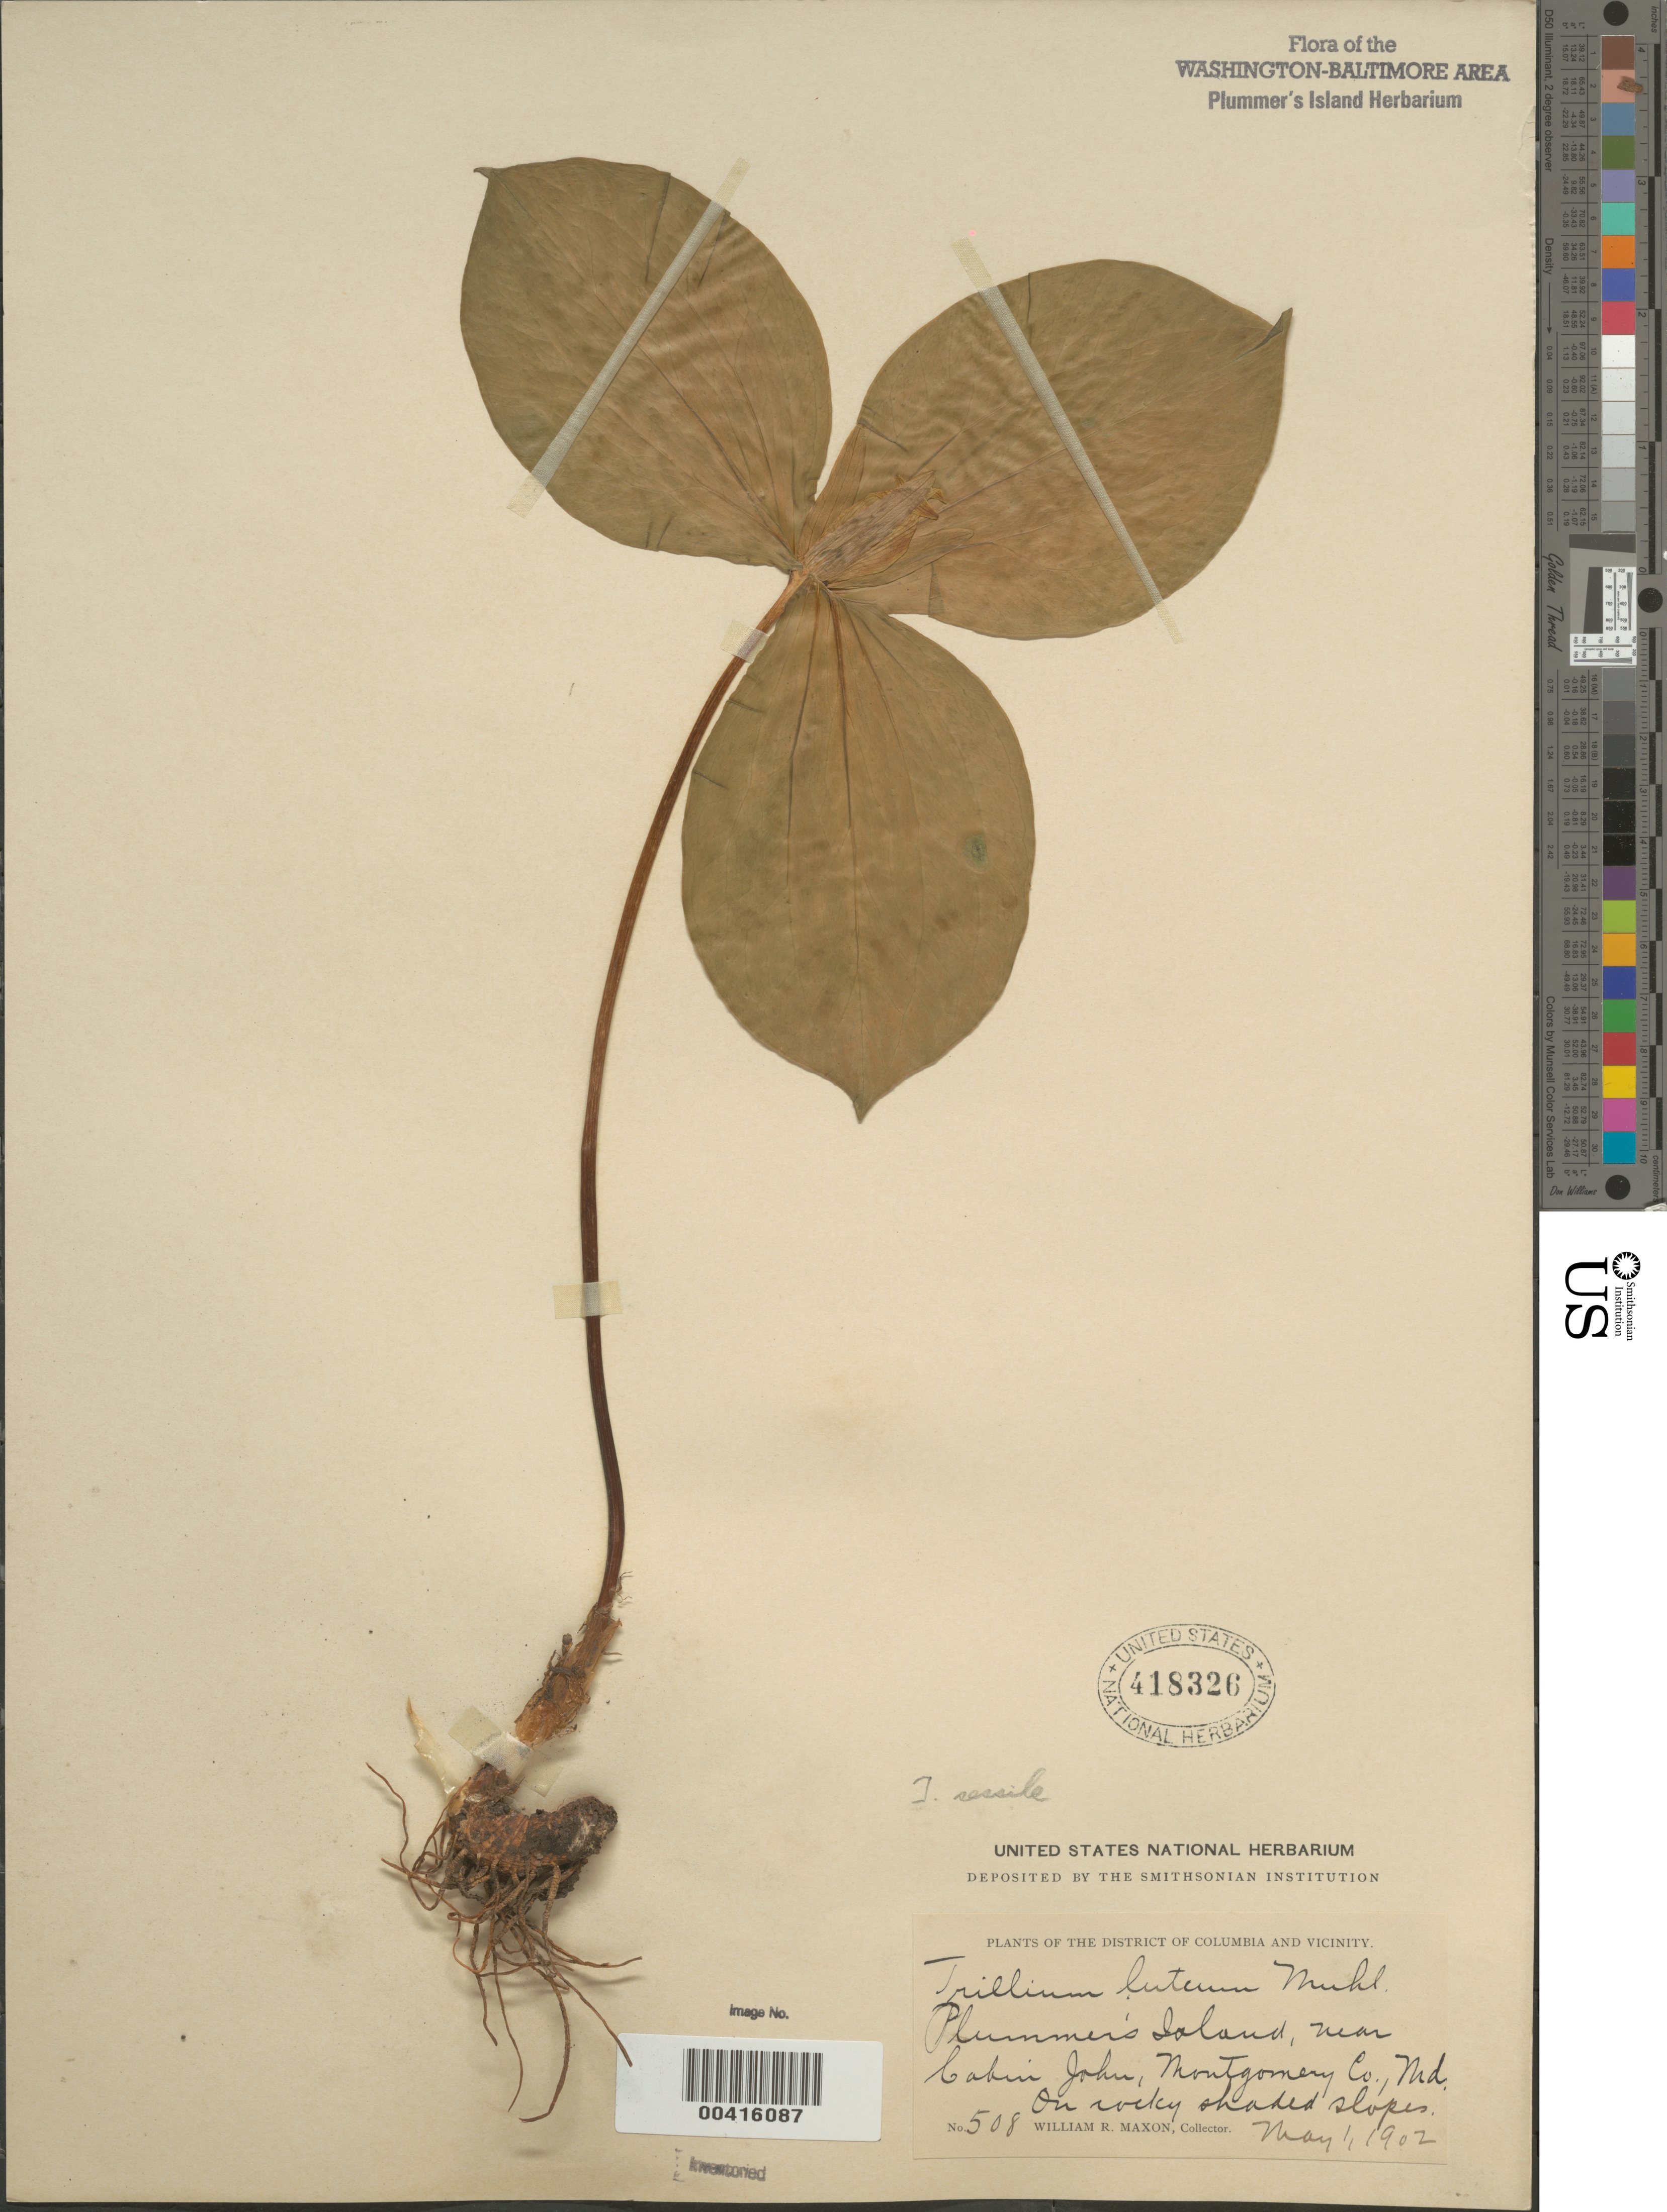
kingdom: Plantae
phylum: Tracheophyta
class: Liliopsida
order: Liliales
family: Melanthiaceae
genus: Trillium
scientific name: Trillium sessile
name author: L.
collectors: W. R. Maxon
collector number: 508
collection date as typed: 01 May 1902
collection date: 1902-05-01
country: United States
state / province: Maryland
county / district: Montgomery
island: Plummers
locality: Plummer's Island C. & O. Canal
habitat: On rocky shaded slopes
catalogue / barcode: US 418326